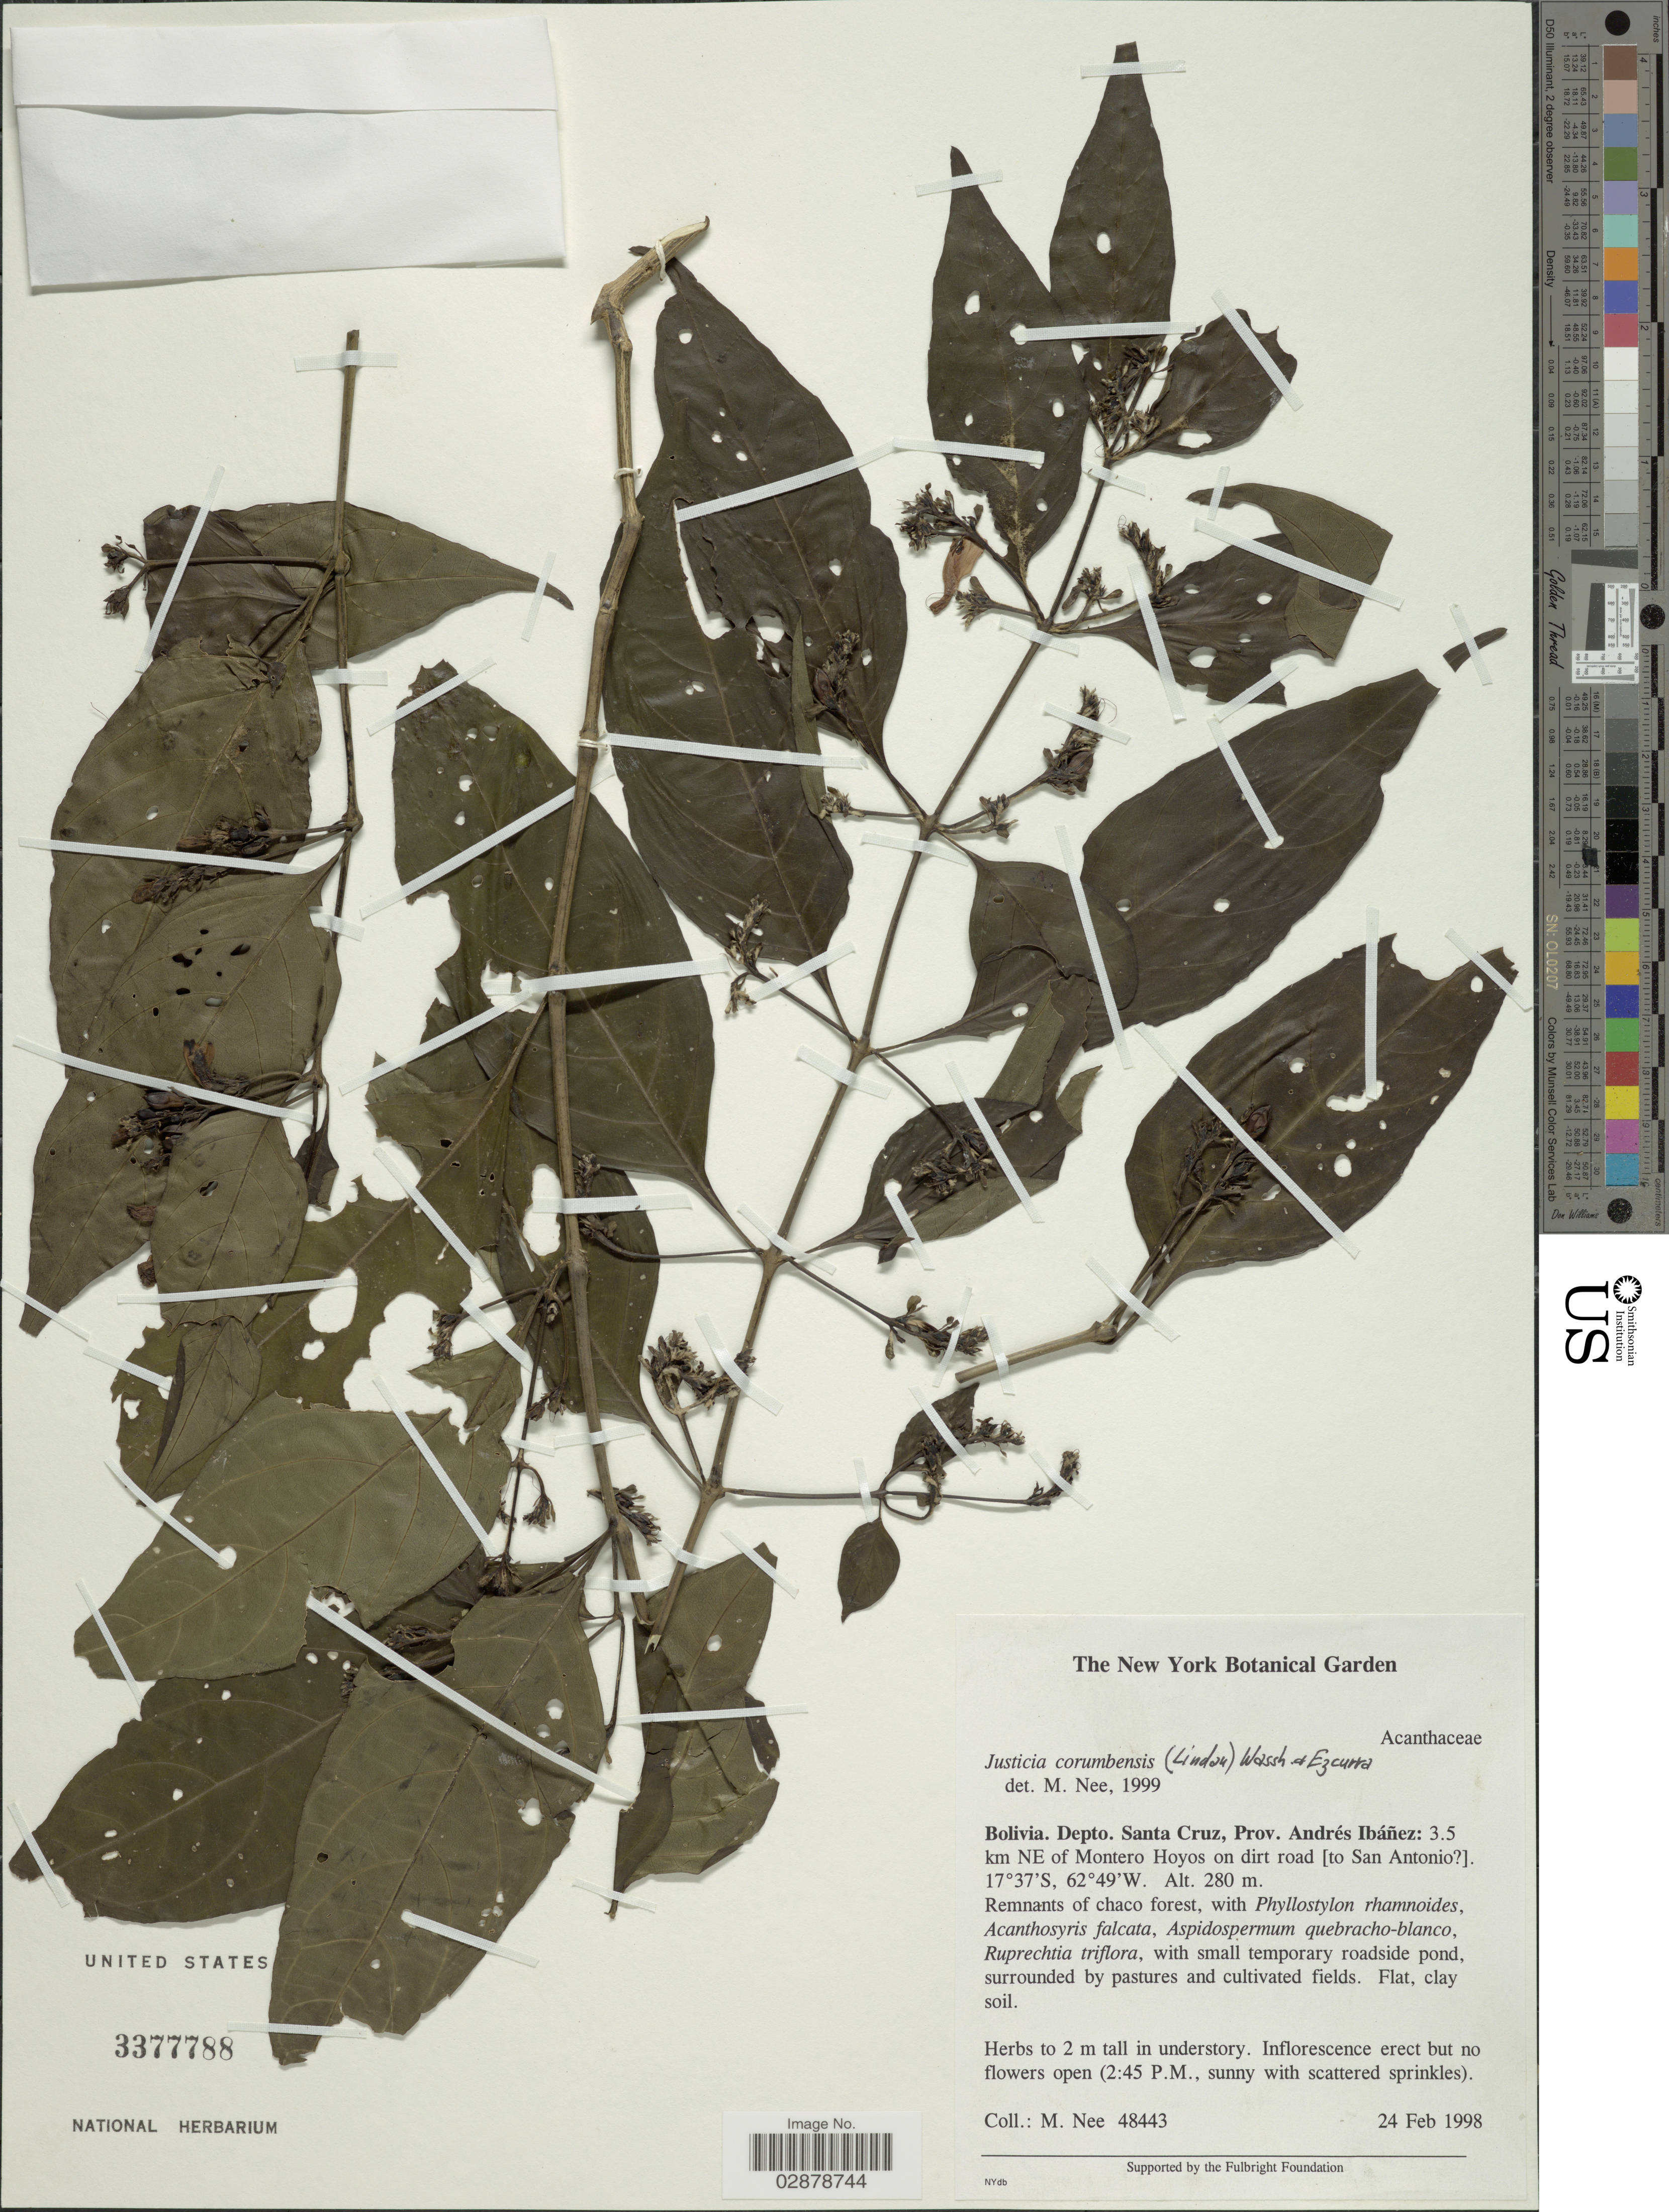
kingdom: Plantae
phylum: Tracheophyta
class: Magnoliopsida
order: Lamiales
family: Acanthaceae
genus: Justicia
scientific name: Justicia corumbensis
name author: (Lindau) Wassh. & C. Ezcurra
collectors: M. Nee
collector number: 48443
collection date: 1998-02-24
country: Bolivia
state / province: Santa Cruz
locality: Depto. Santa Cruz, Prov. Andrés Ibáñez: 3.5 km NE of Montero Hoyos on dirt [to San Antonio[unsure placement]].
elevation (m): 280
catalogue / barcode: US 3377788